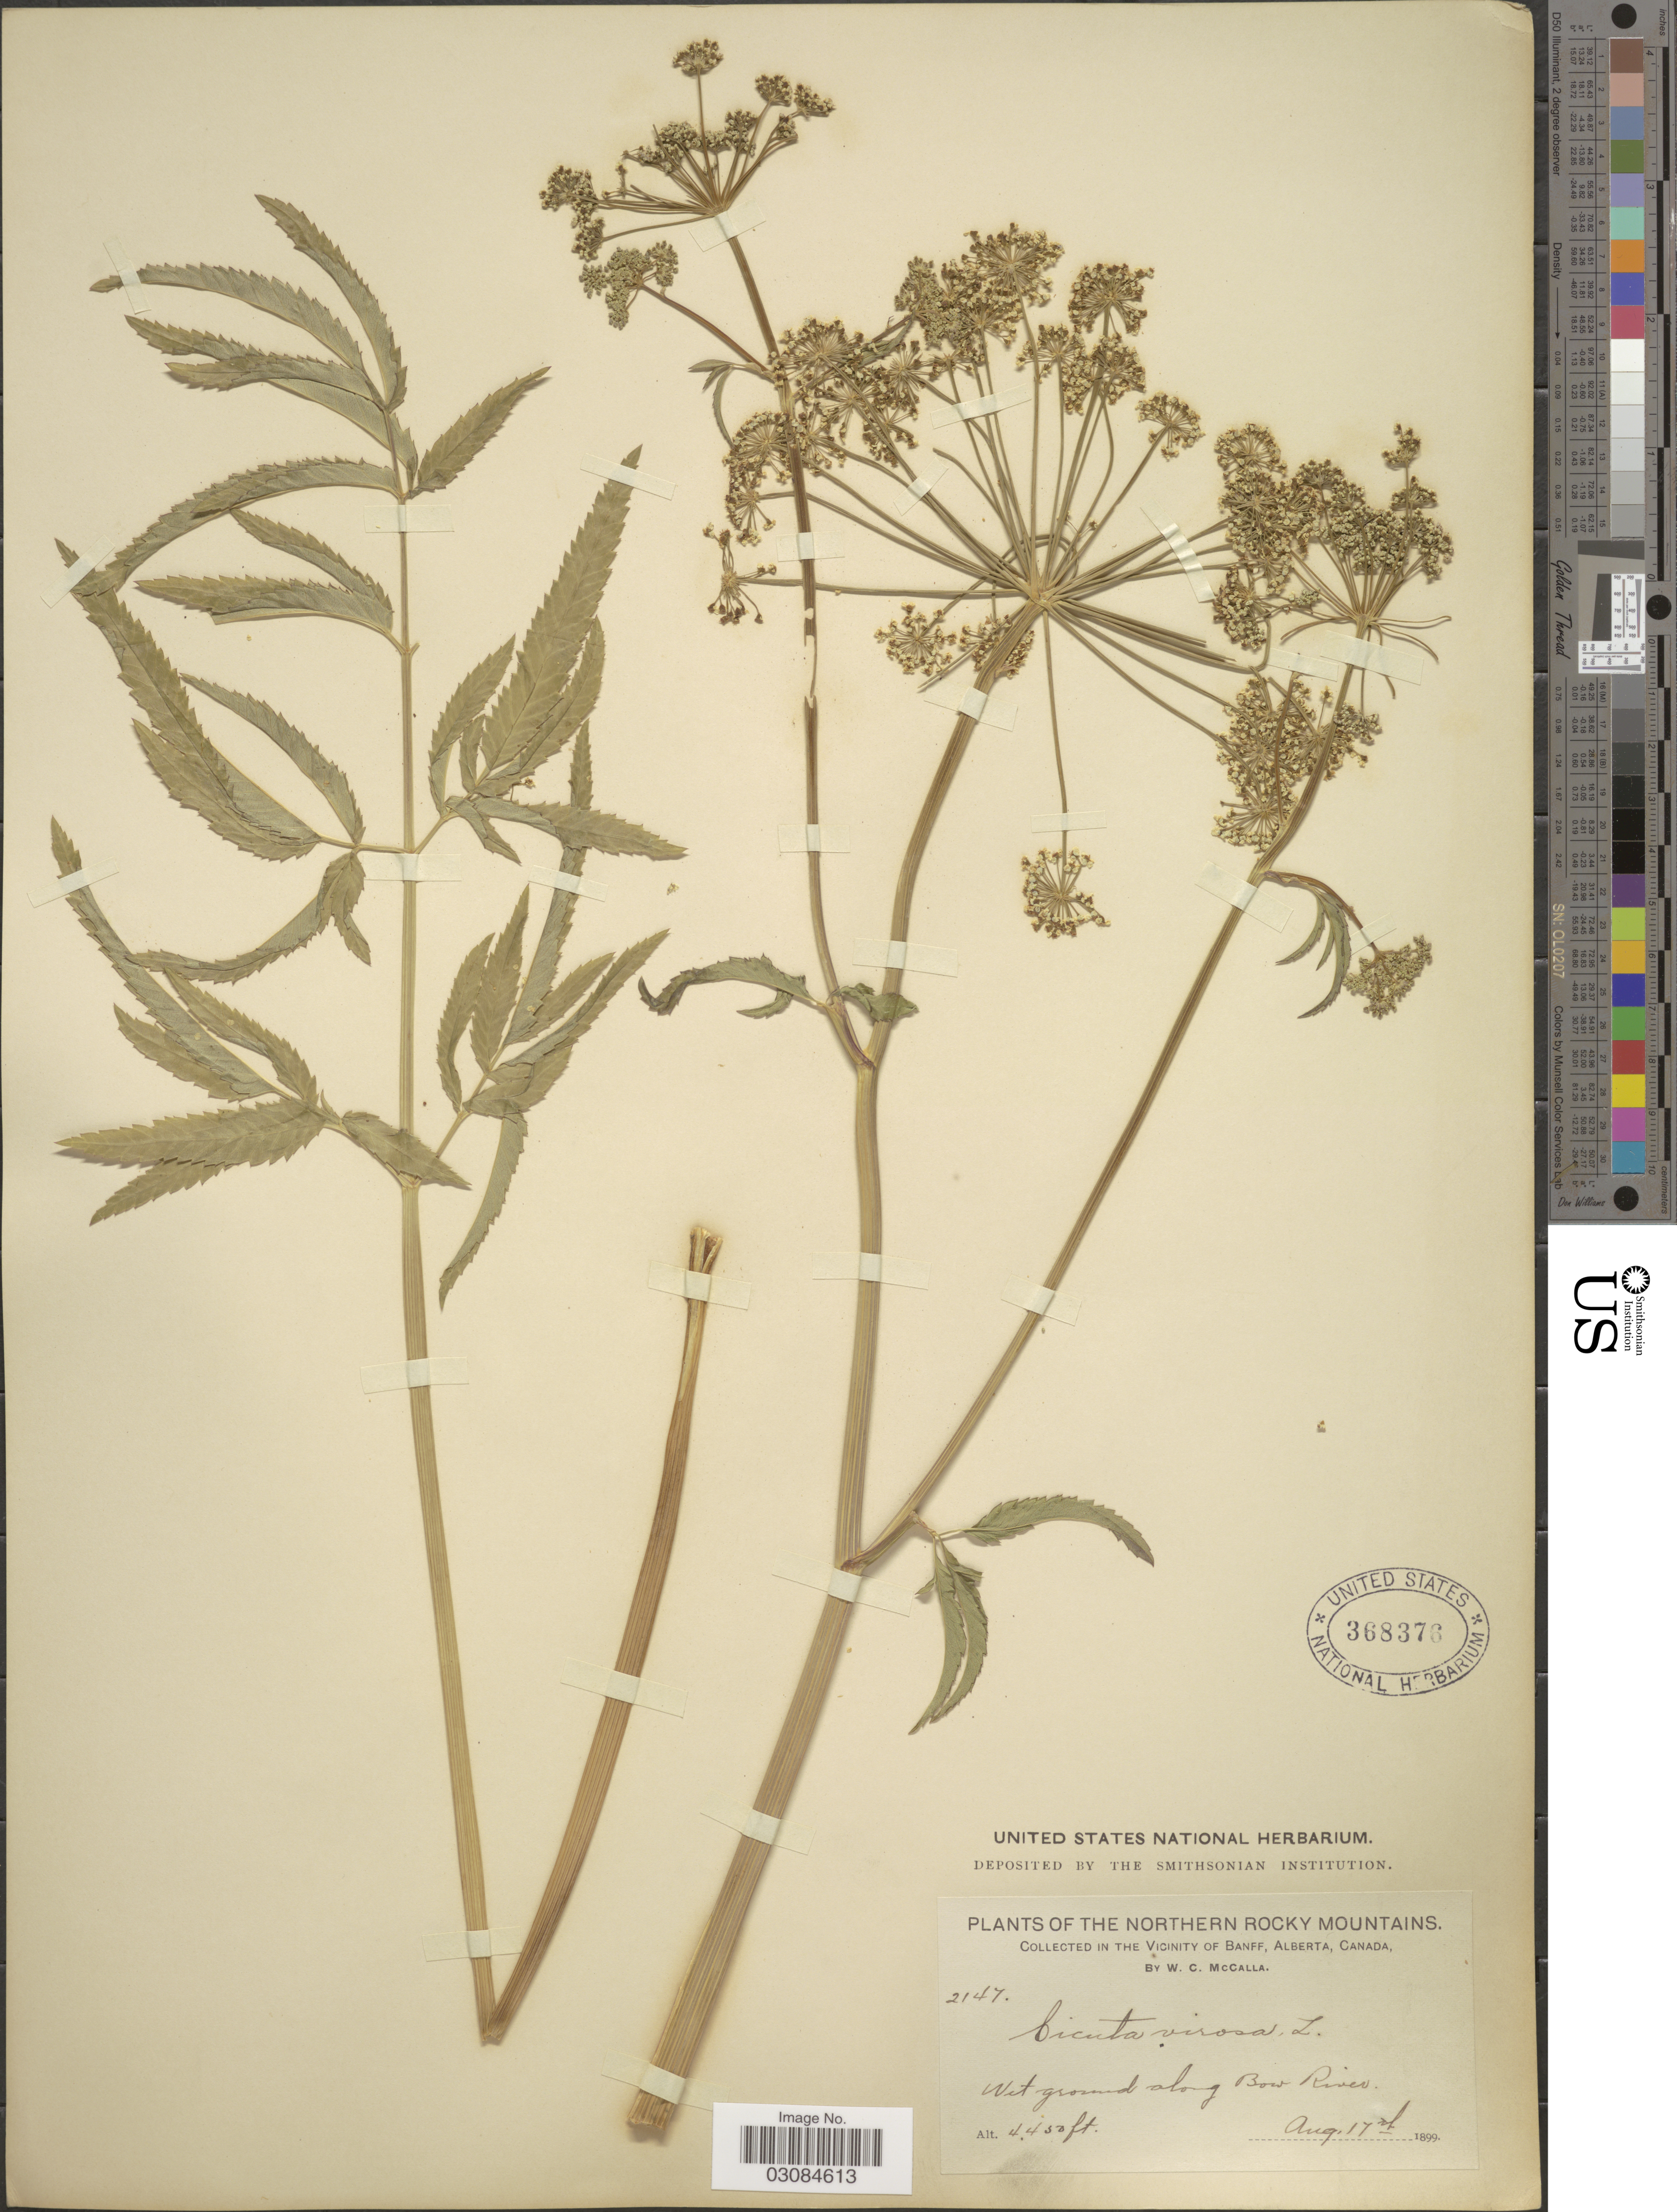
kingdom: Plantae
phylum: Tracheophyta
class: Magnoliopsida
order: Apiales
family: Apiaceae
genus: Cicuta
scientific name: Cicuta occidentalis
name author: Greene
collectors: W. McCalla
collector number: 2147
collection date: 1899-08-17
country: Canada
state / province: Alberta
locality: Northern Rocky Mountains. In the Vicinity of Banff. Wet ground along Bow River.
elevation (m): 1356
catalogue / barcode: US 368376